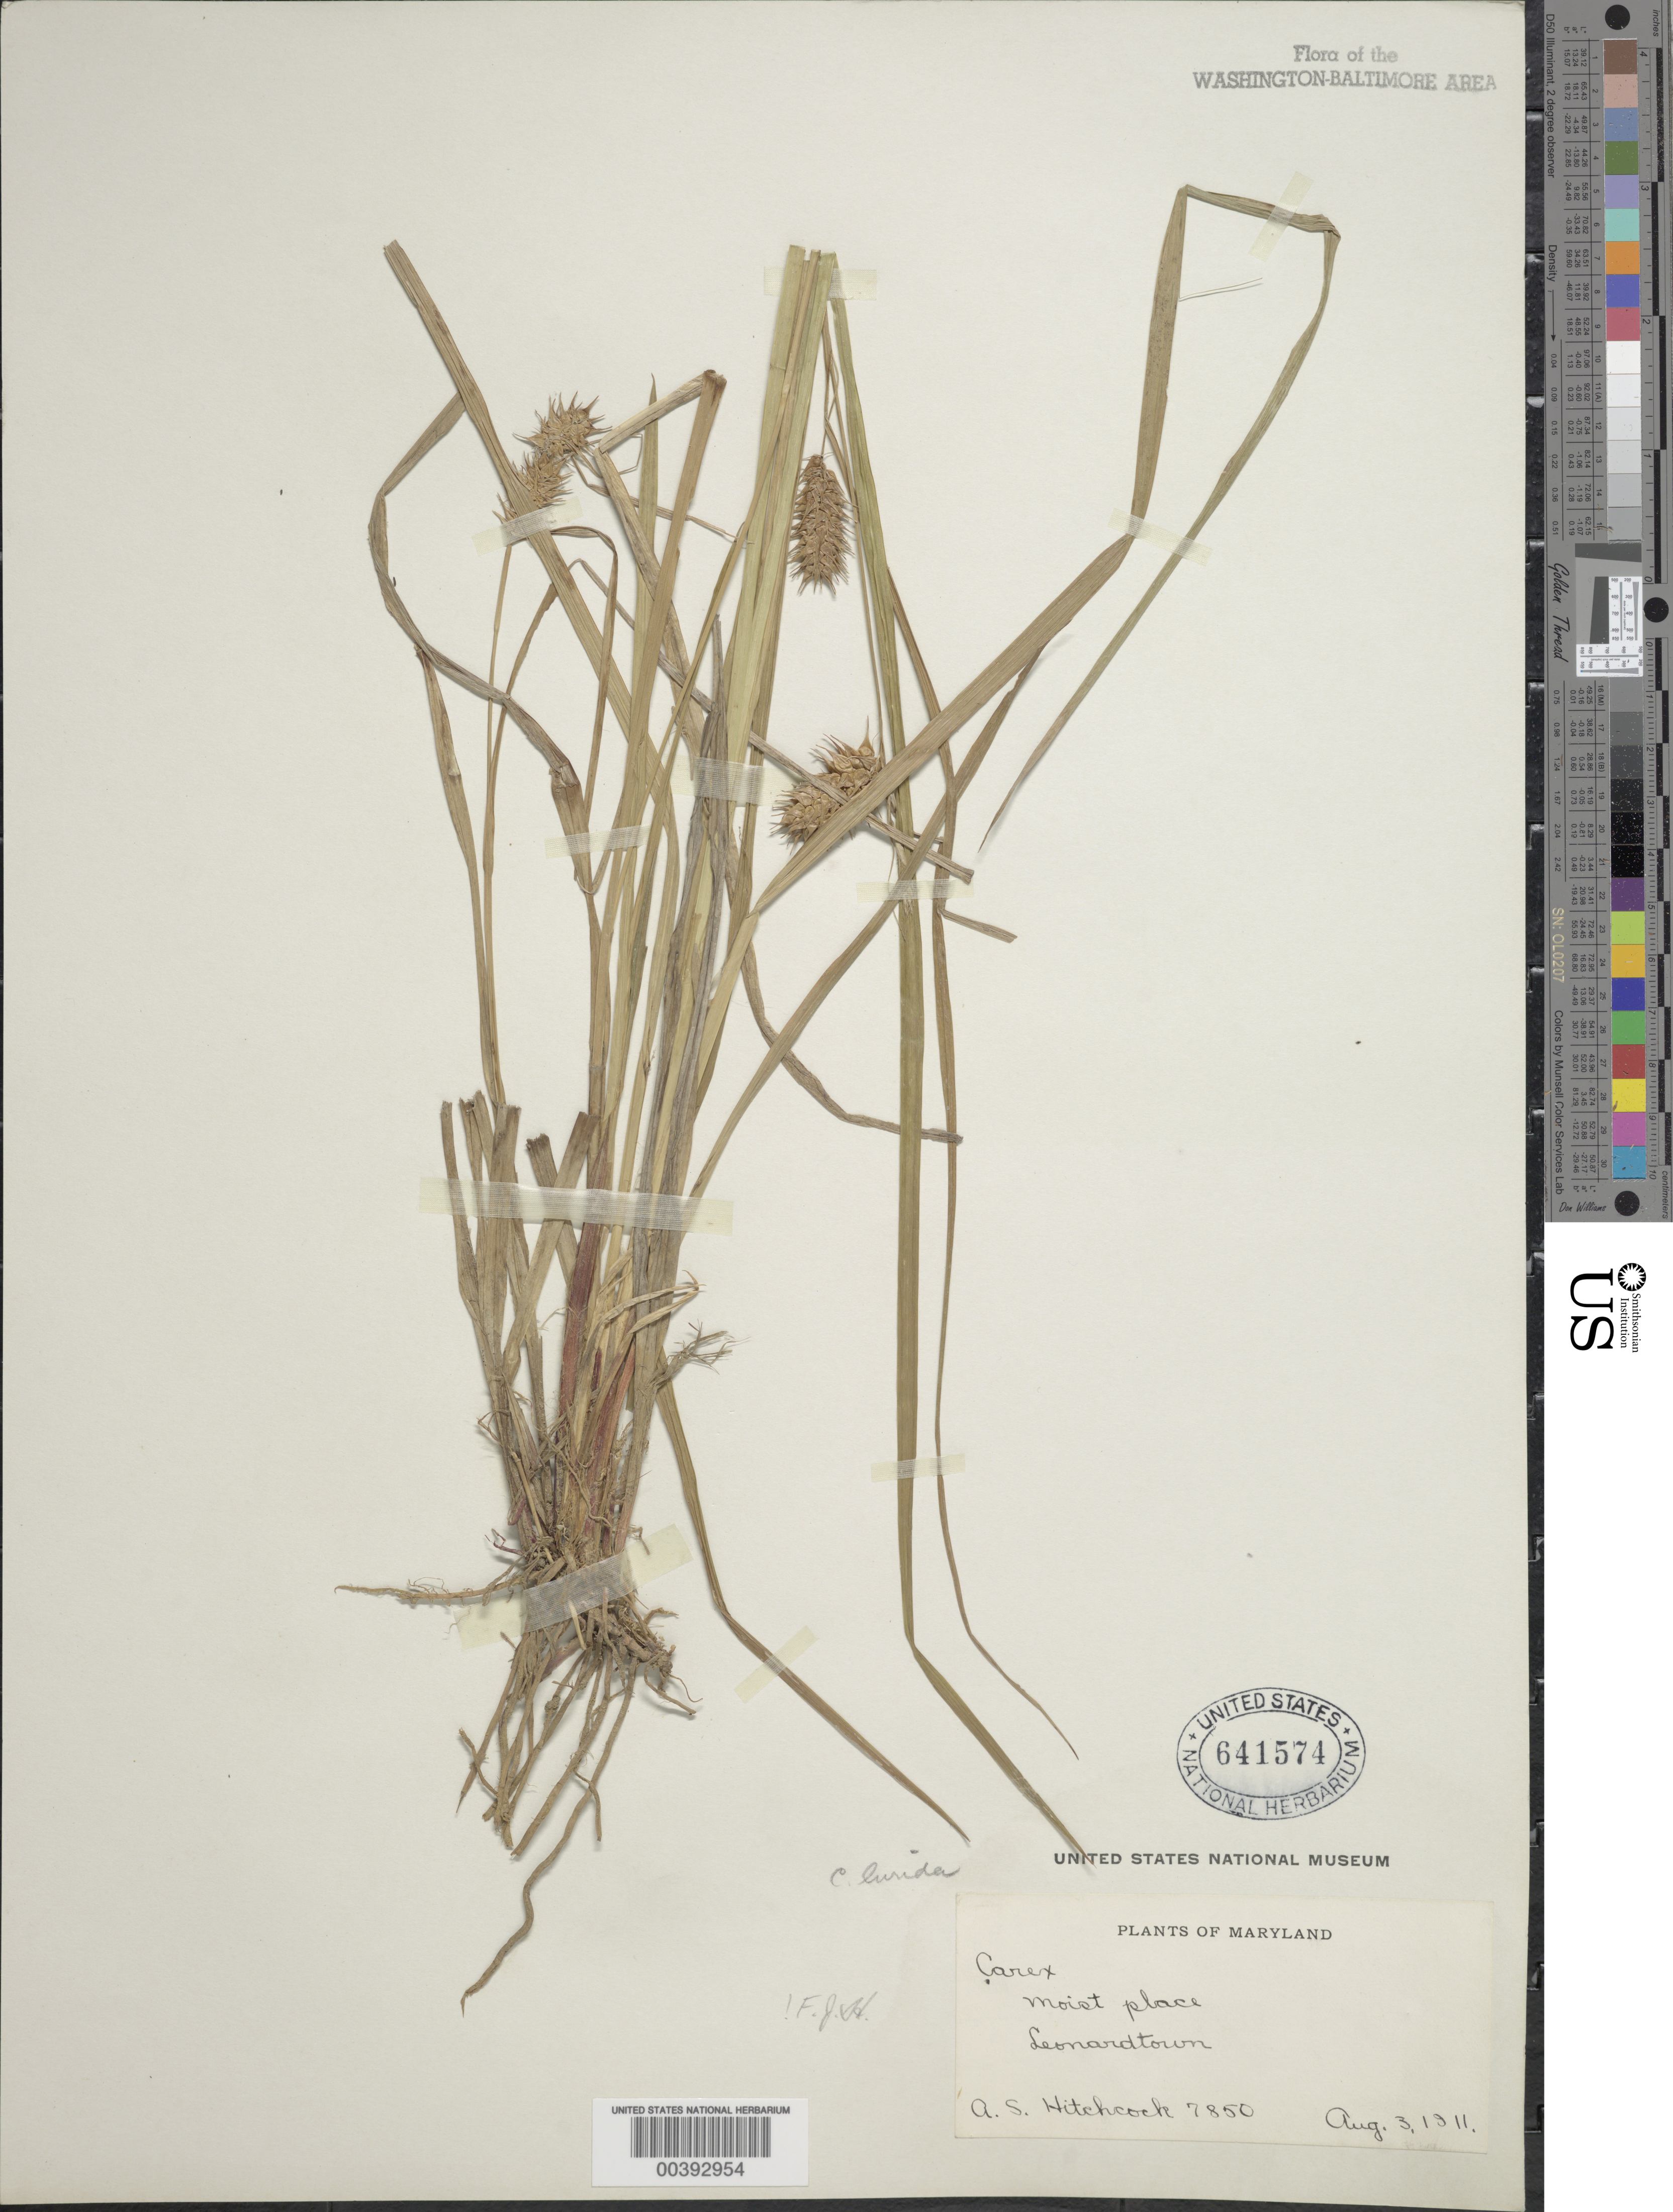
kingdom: Plantae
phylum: Tracheophyta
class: Liliopsida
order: Poales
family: Cyperaceae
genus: Carex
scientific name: Carex lurida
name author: Wahlenb.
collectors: A. S. Hitchcock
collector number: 7850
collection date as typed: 03 Aug 1911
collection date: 1911-08-03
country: United States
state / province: Maryland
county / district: St. Mary's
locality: Leonardtown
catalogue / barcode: US 641574